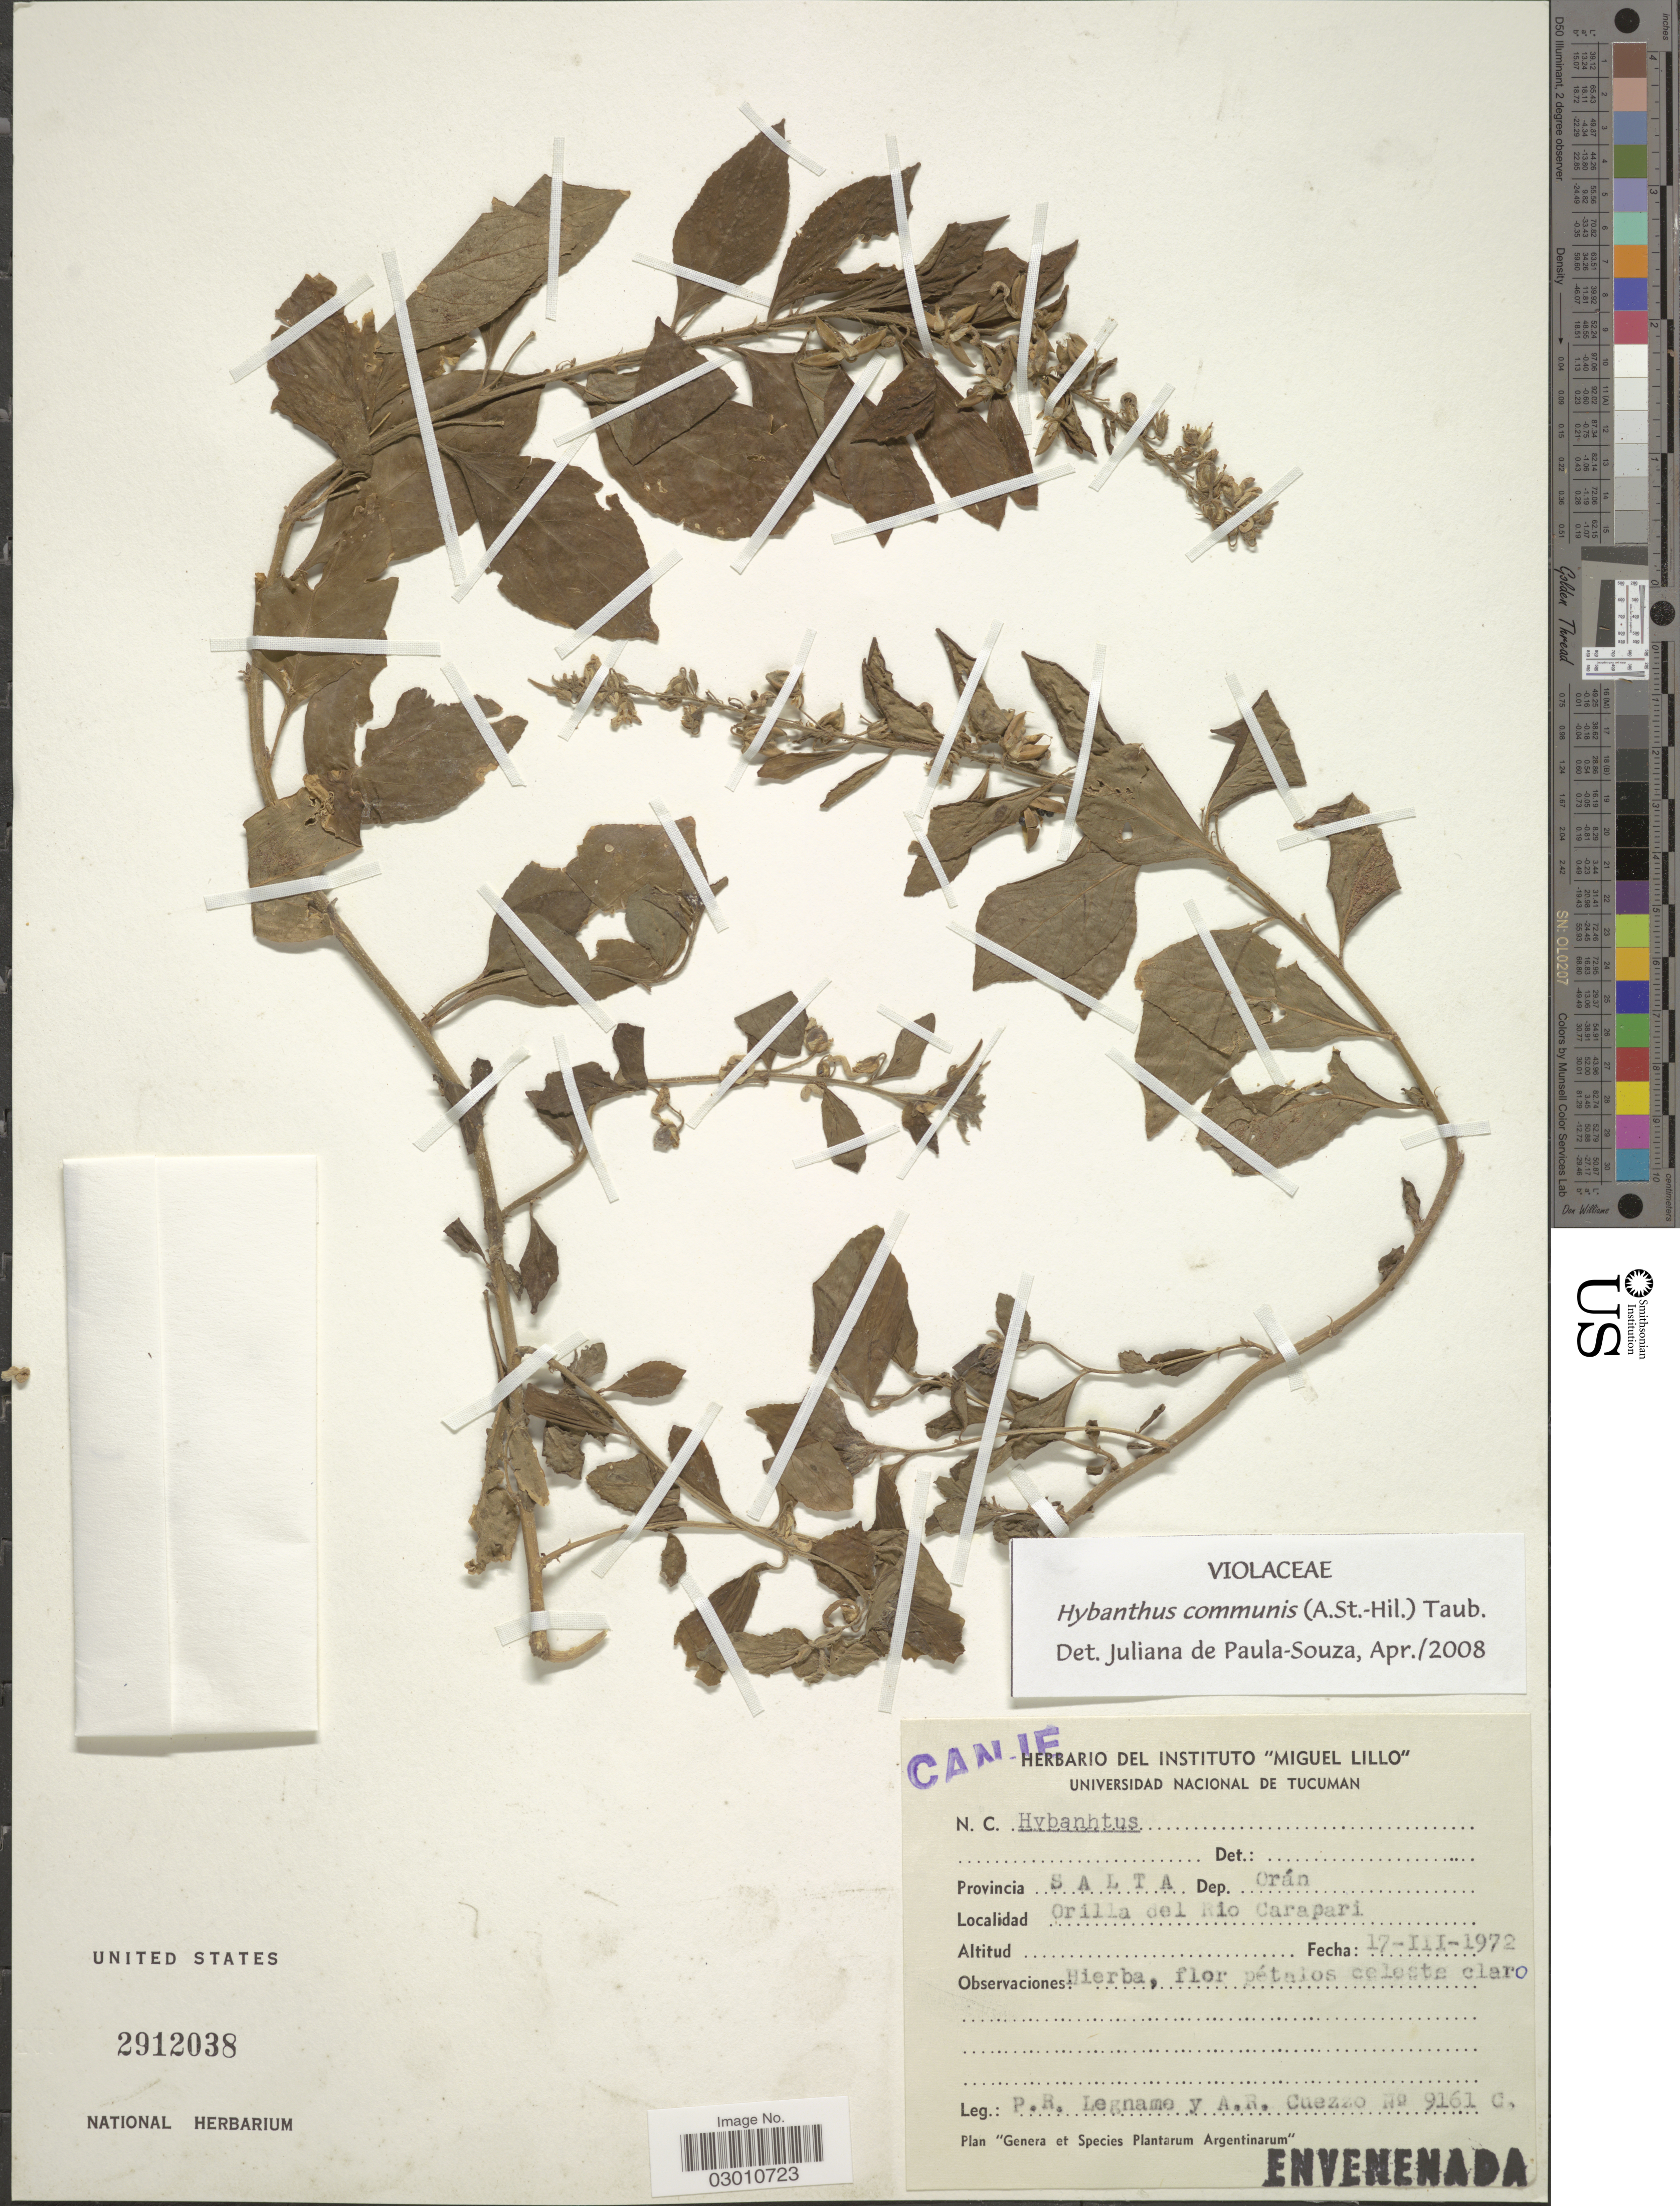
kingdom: Plantae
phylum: Tracheophyta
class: Magnoliopsida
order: Malpighiales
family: Violaceae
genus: Pombalia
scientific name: Pombalia communis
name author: (A. St.-Hil.) Paula-Souza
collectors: P. R. Legname & A. Cuezzo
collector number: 9161C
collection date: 1972-03-17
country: Argentina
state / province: Salta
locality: Dep. Orán. Orilla del Rio Carapari.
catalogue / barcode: US 2912038